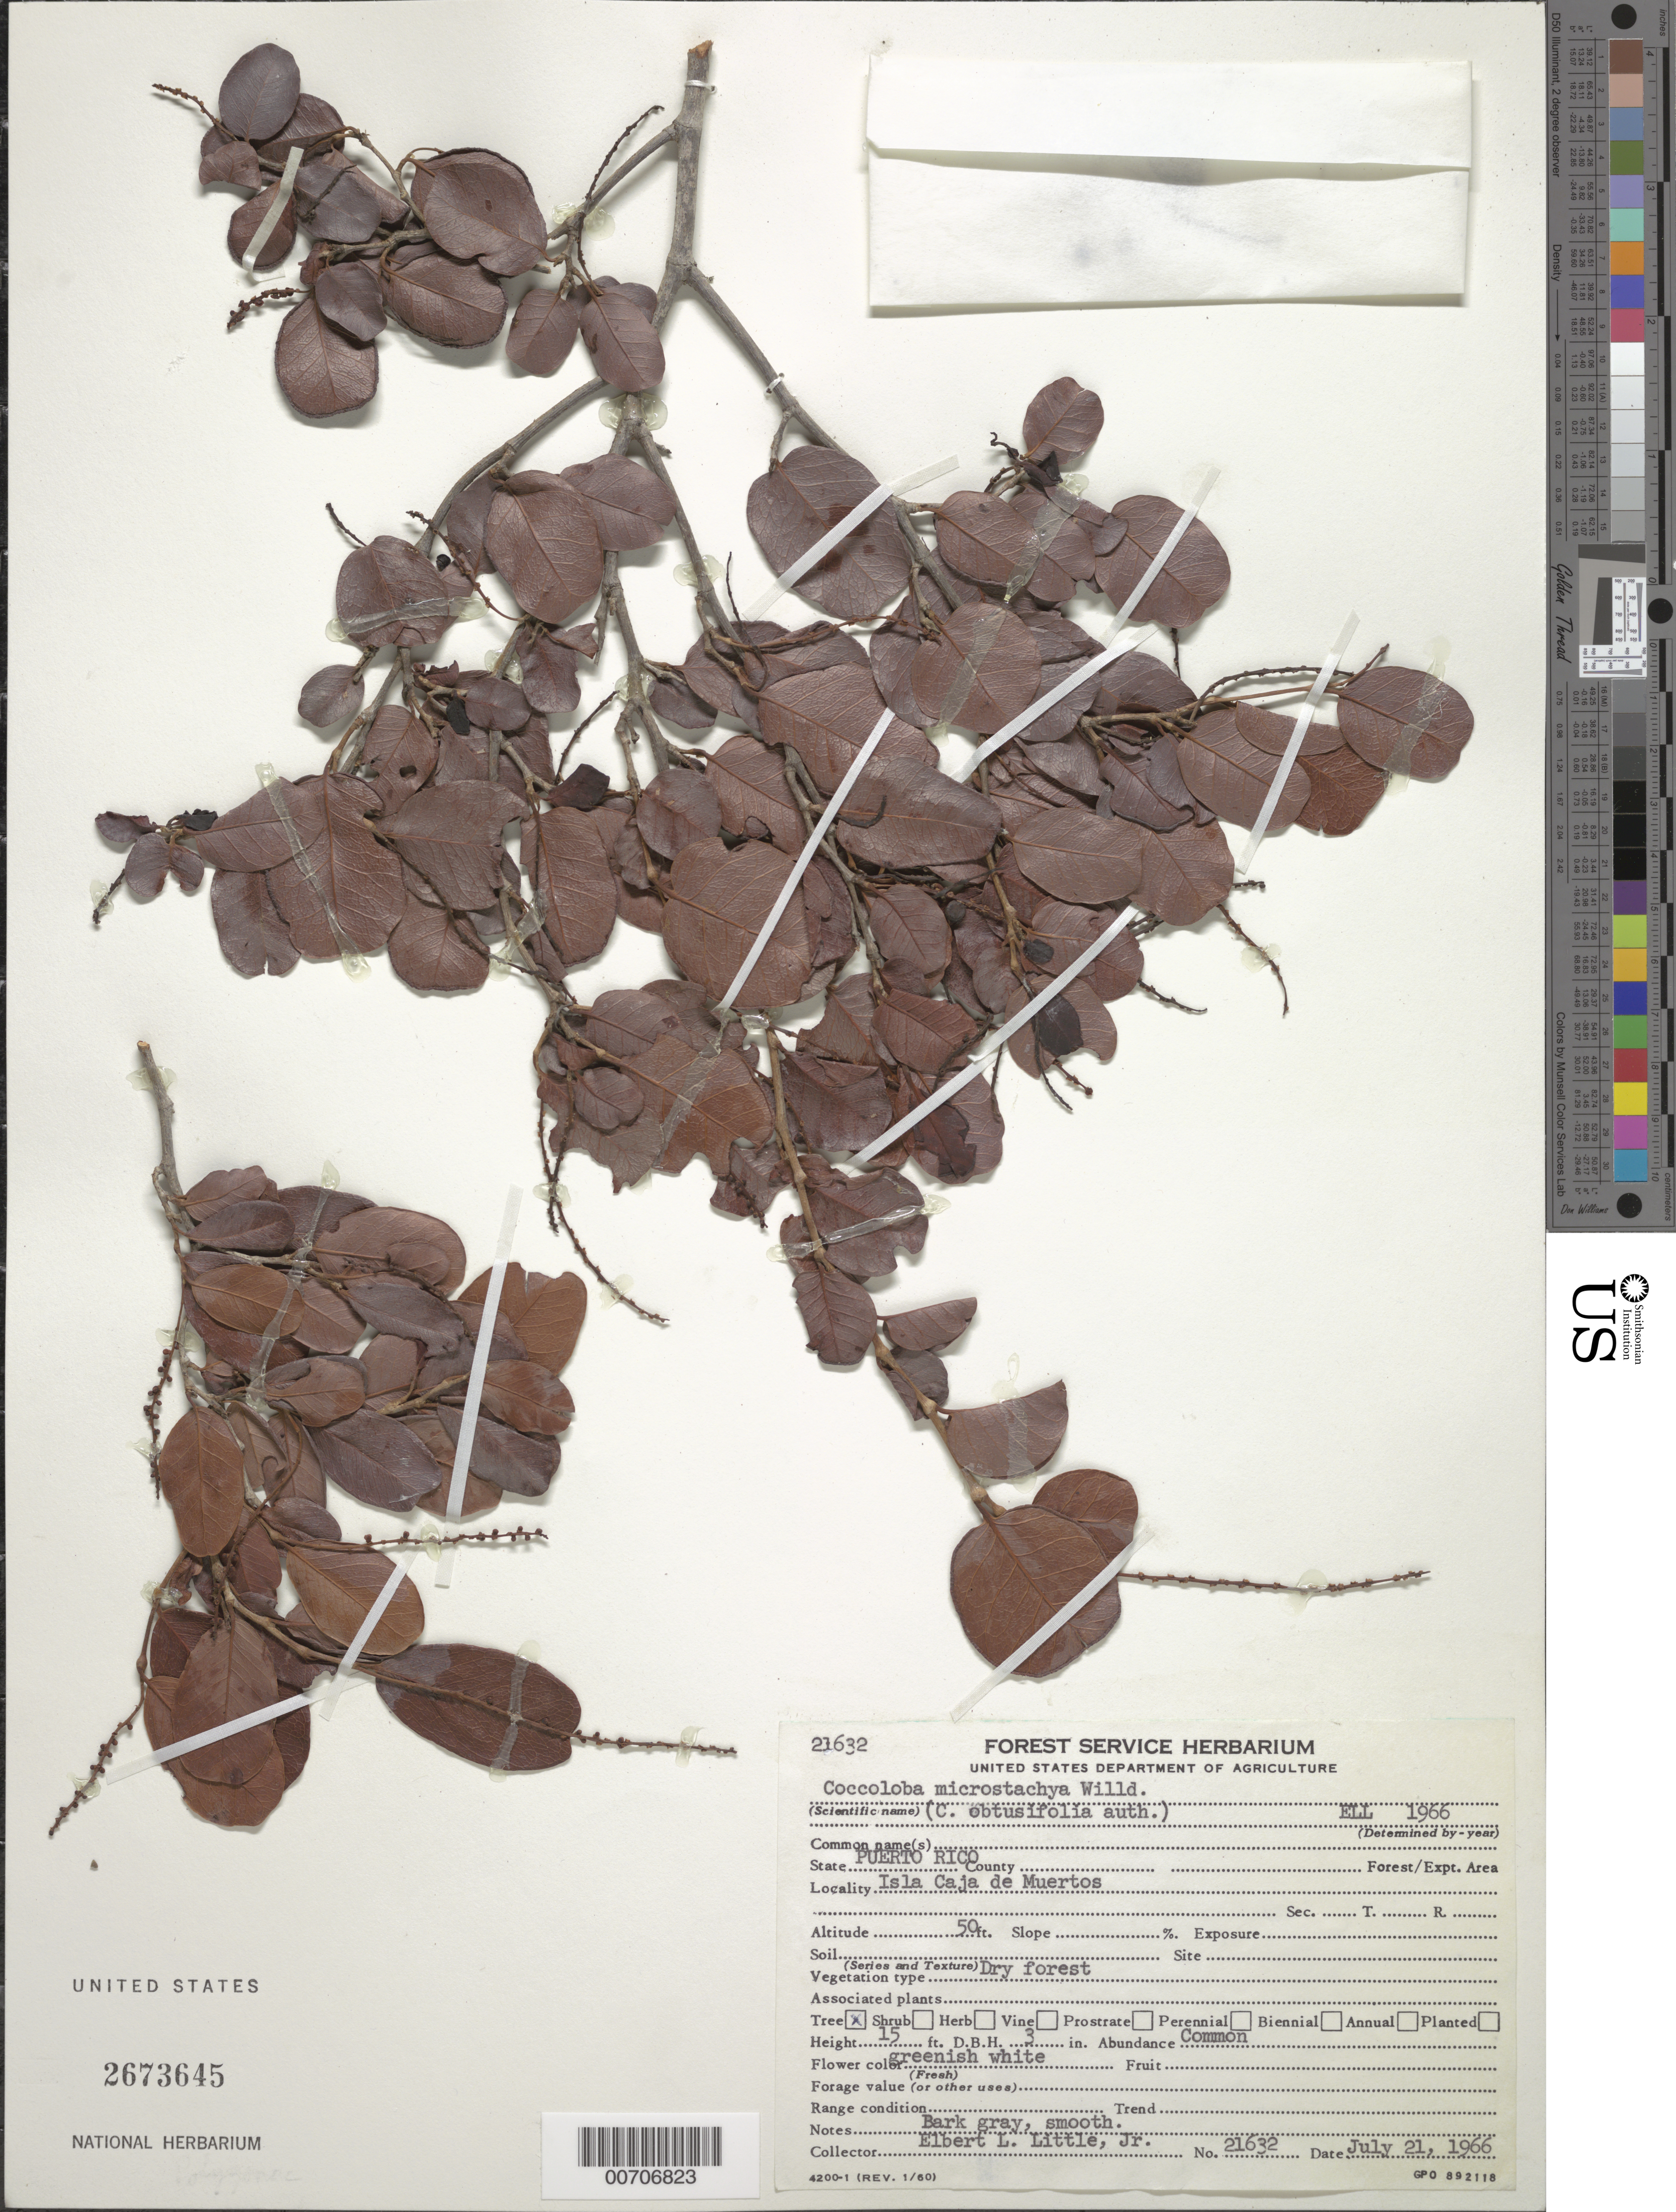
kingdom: Plantae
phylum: Tracheophyta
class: Magnoliopsida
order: Caryophyllales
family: Polygonaceae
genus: Coccoloba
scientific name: Coccoloba microstachya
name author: Willd.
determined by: Little, Elbert L., Jr., (FSSR), United States Department of Agriculture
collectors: E. L. Little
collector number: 21632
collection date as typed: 21 Jul 1966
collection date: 1966-07-21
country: Puerto Rico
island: Greater Antilles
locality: Isla Caja de Muertos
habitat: Dry forest.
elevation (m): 15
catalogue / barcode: US 2673645